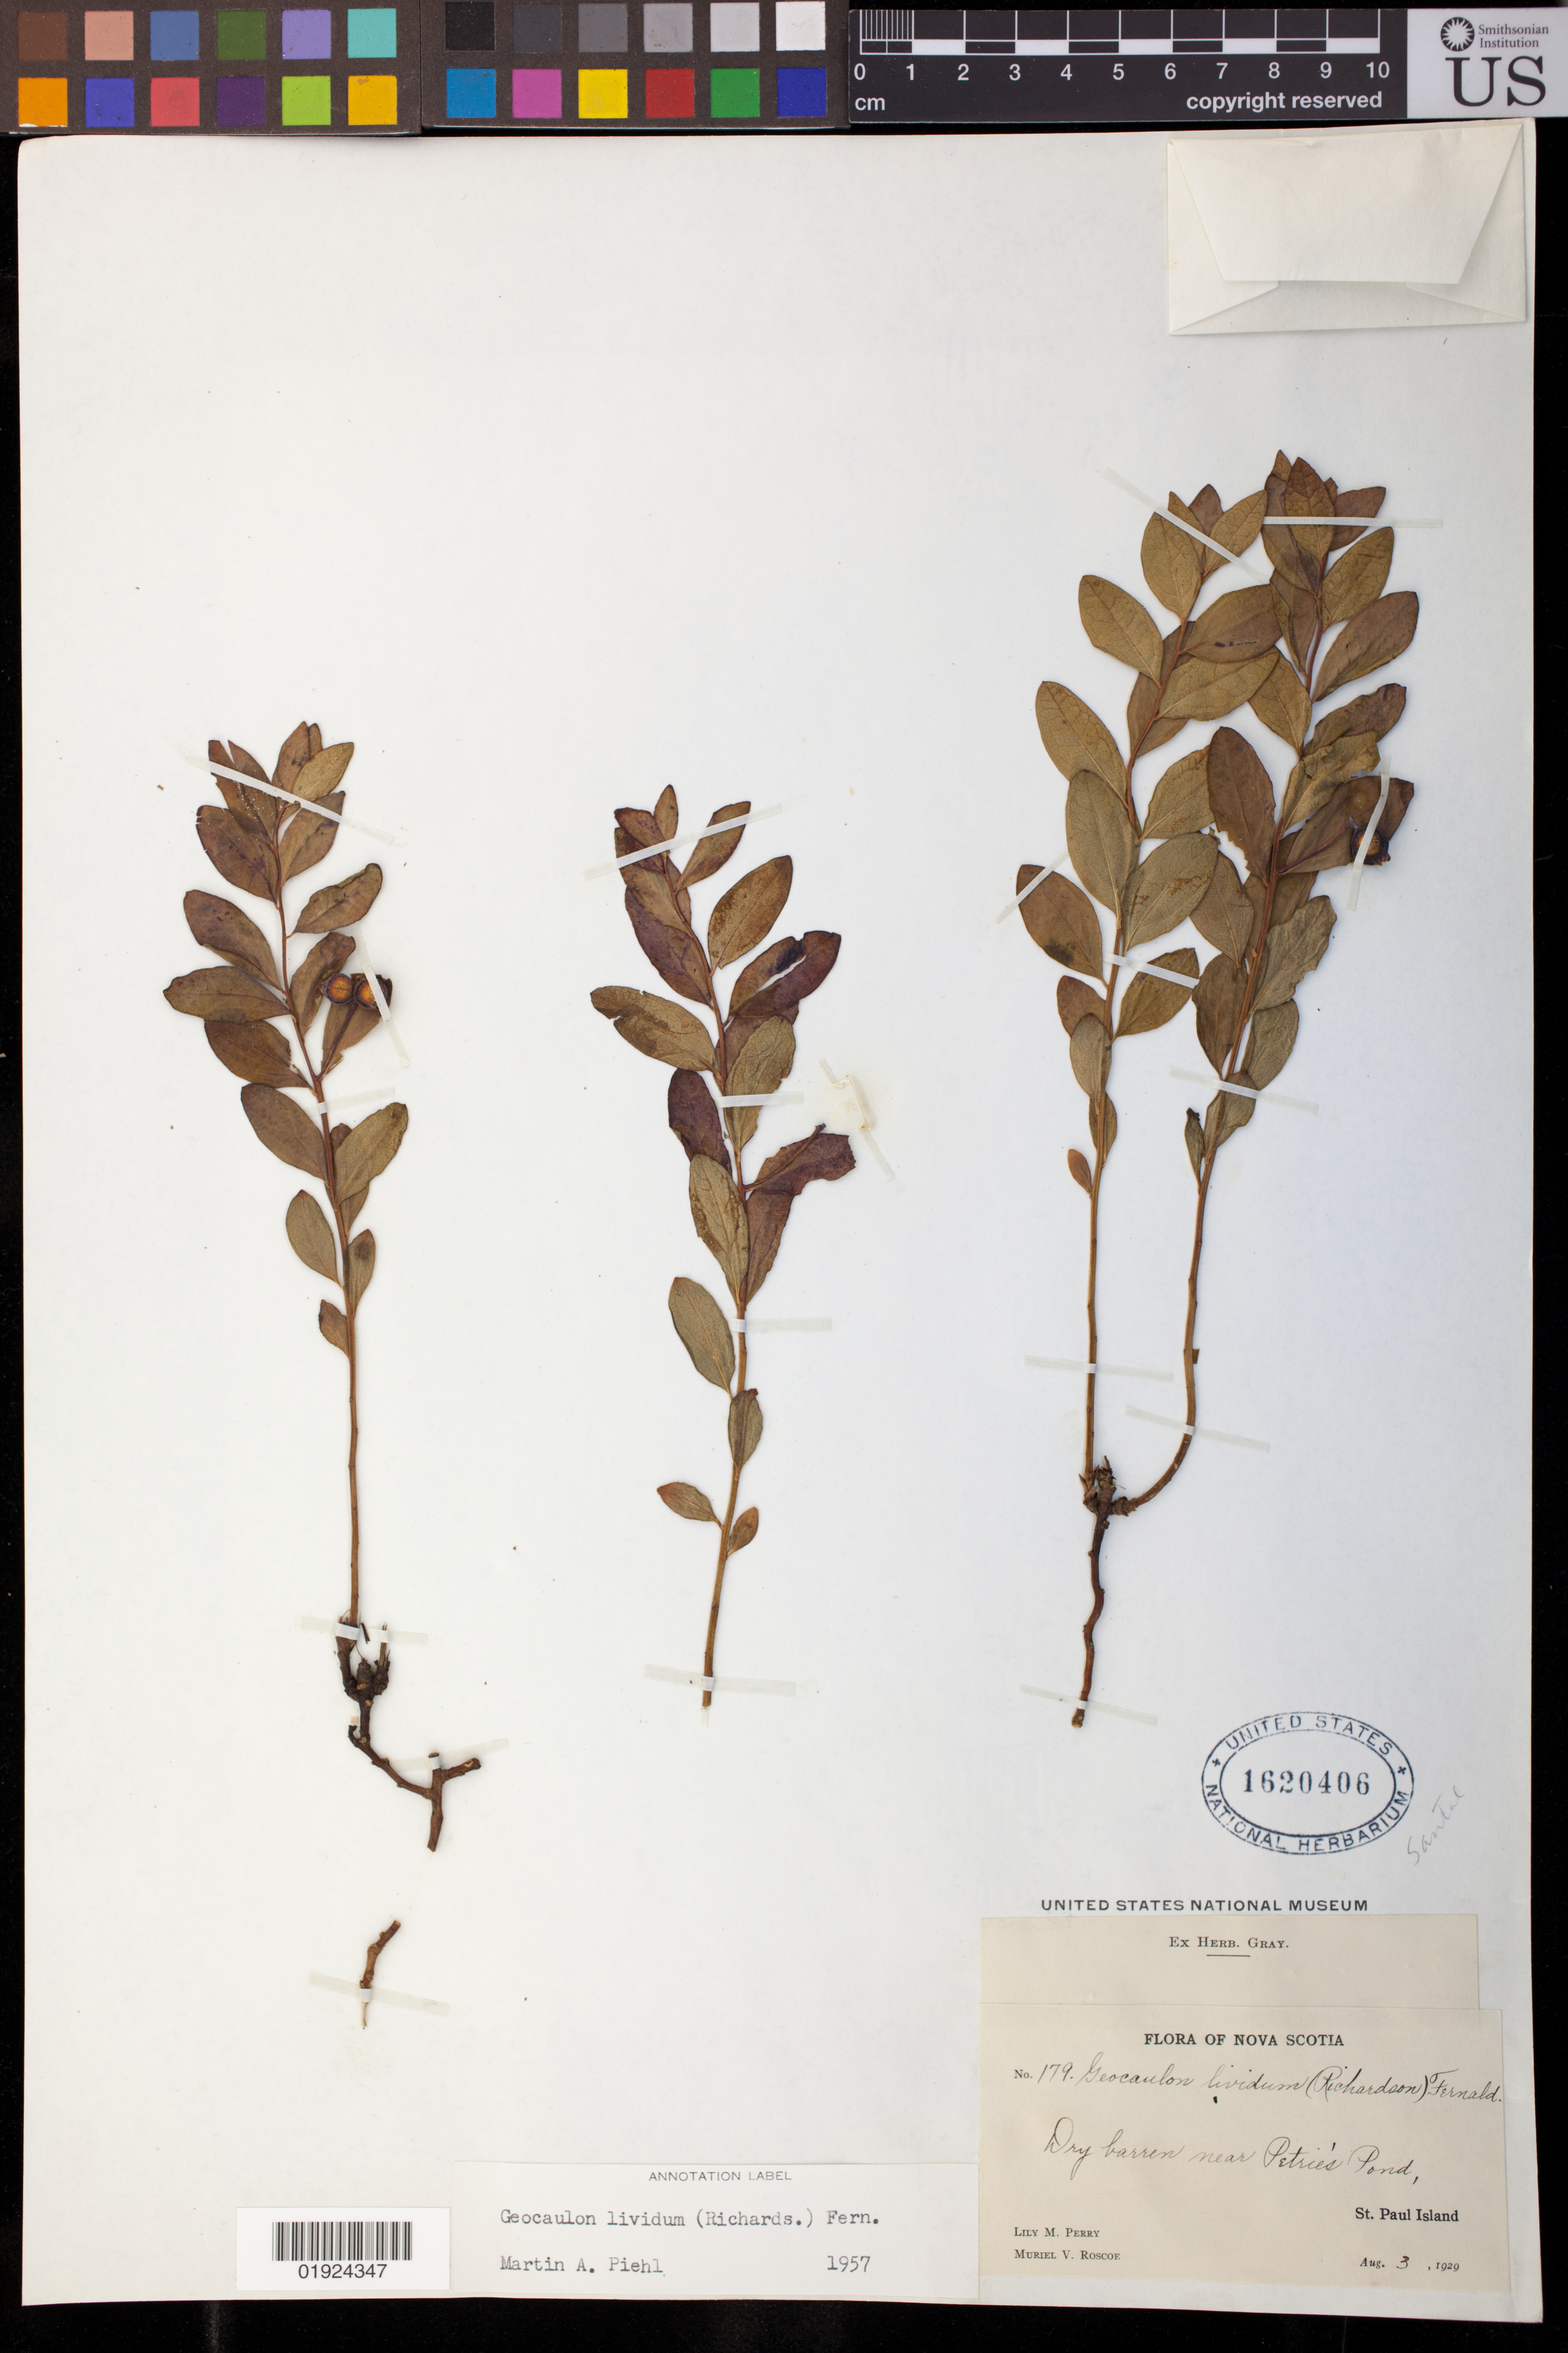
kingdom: Plantae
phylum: Tracheophyta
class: Magnoliopsida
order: Santalales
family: Comandraceae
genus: Geocaulon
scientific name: Geocaulon lividum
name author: (Richardson) Fernald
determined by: Piehl, M. A.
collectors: L. M. Perry & M. Roscoe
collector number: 179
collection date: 1929-08-03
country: Canada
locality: St. Paul Island near Petrie's Pond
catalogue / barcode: US 1620406